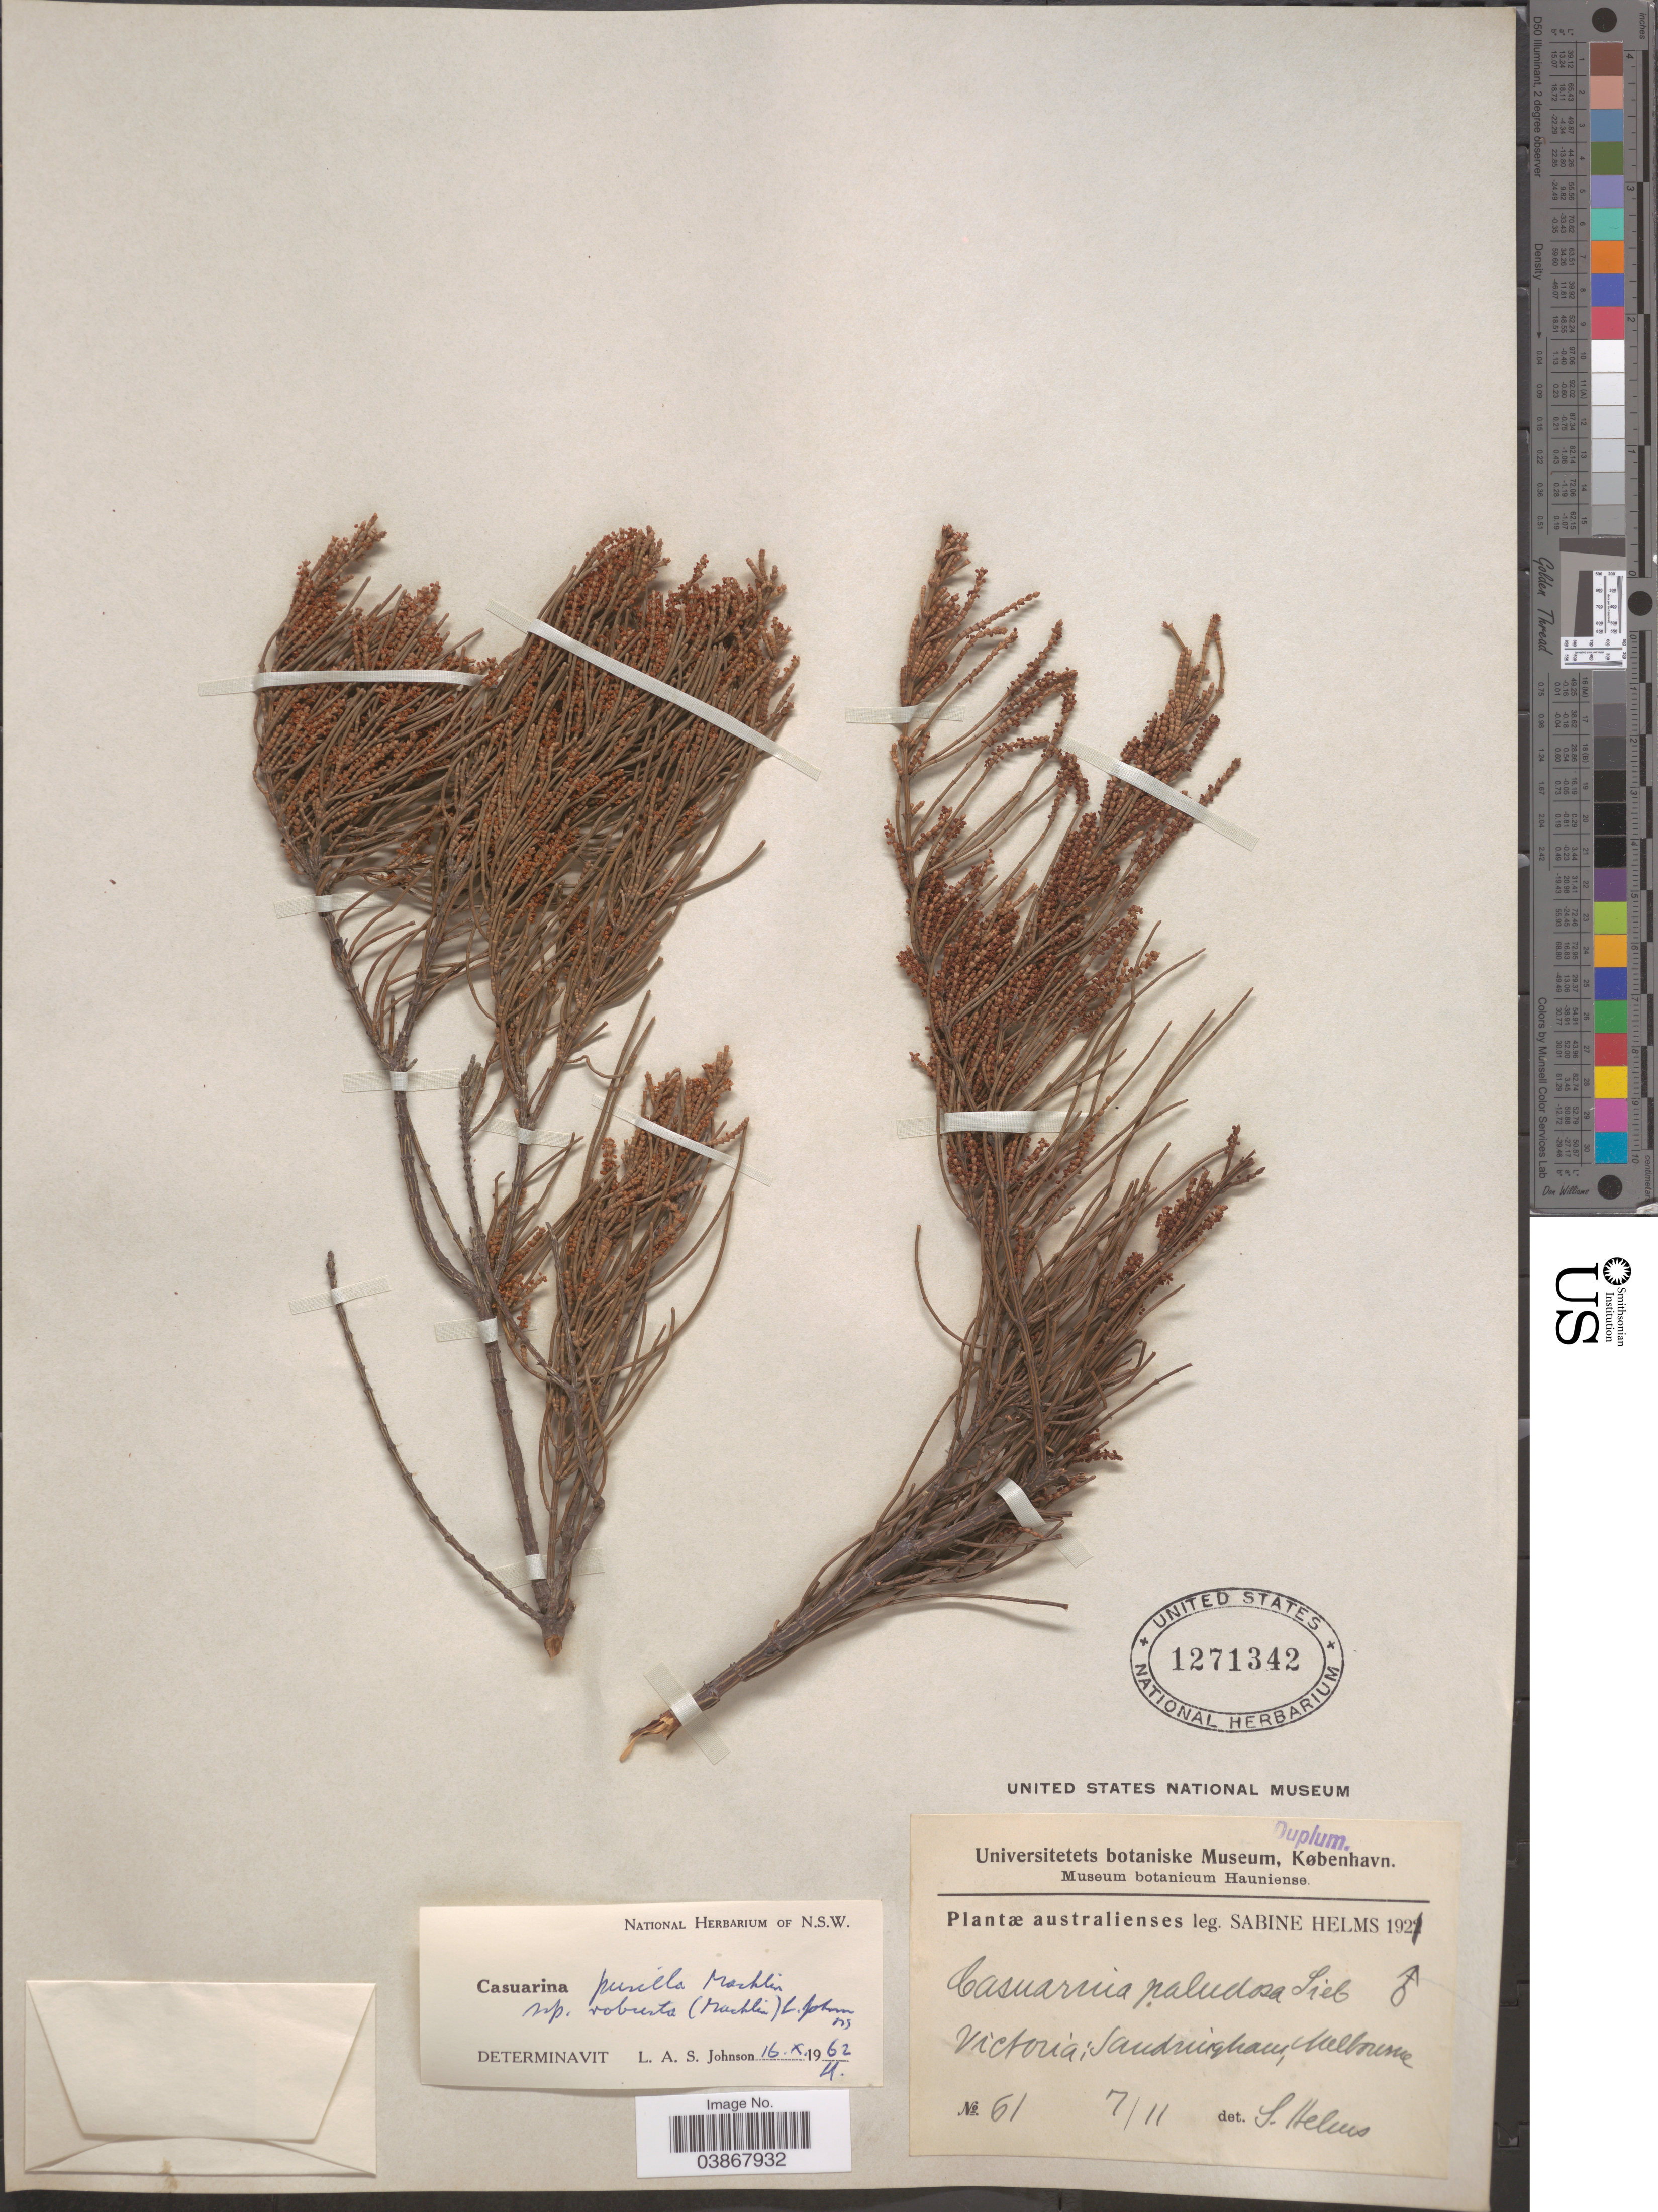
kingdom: Plantae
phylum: Tracheophyta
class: Magnoliopsida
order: Fagales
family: Casuarinaceae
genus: Casuarina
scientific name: Casuarina pusilla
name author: Macklin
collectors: S. Helms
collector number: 61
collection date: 1921-11-07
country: Australia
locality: Victoria: Sandringham, Melbourne.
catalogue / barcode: US 1271342